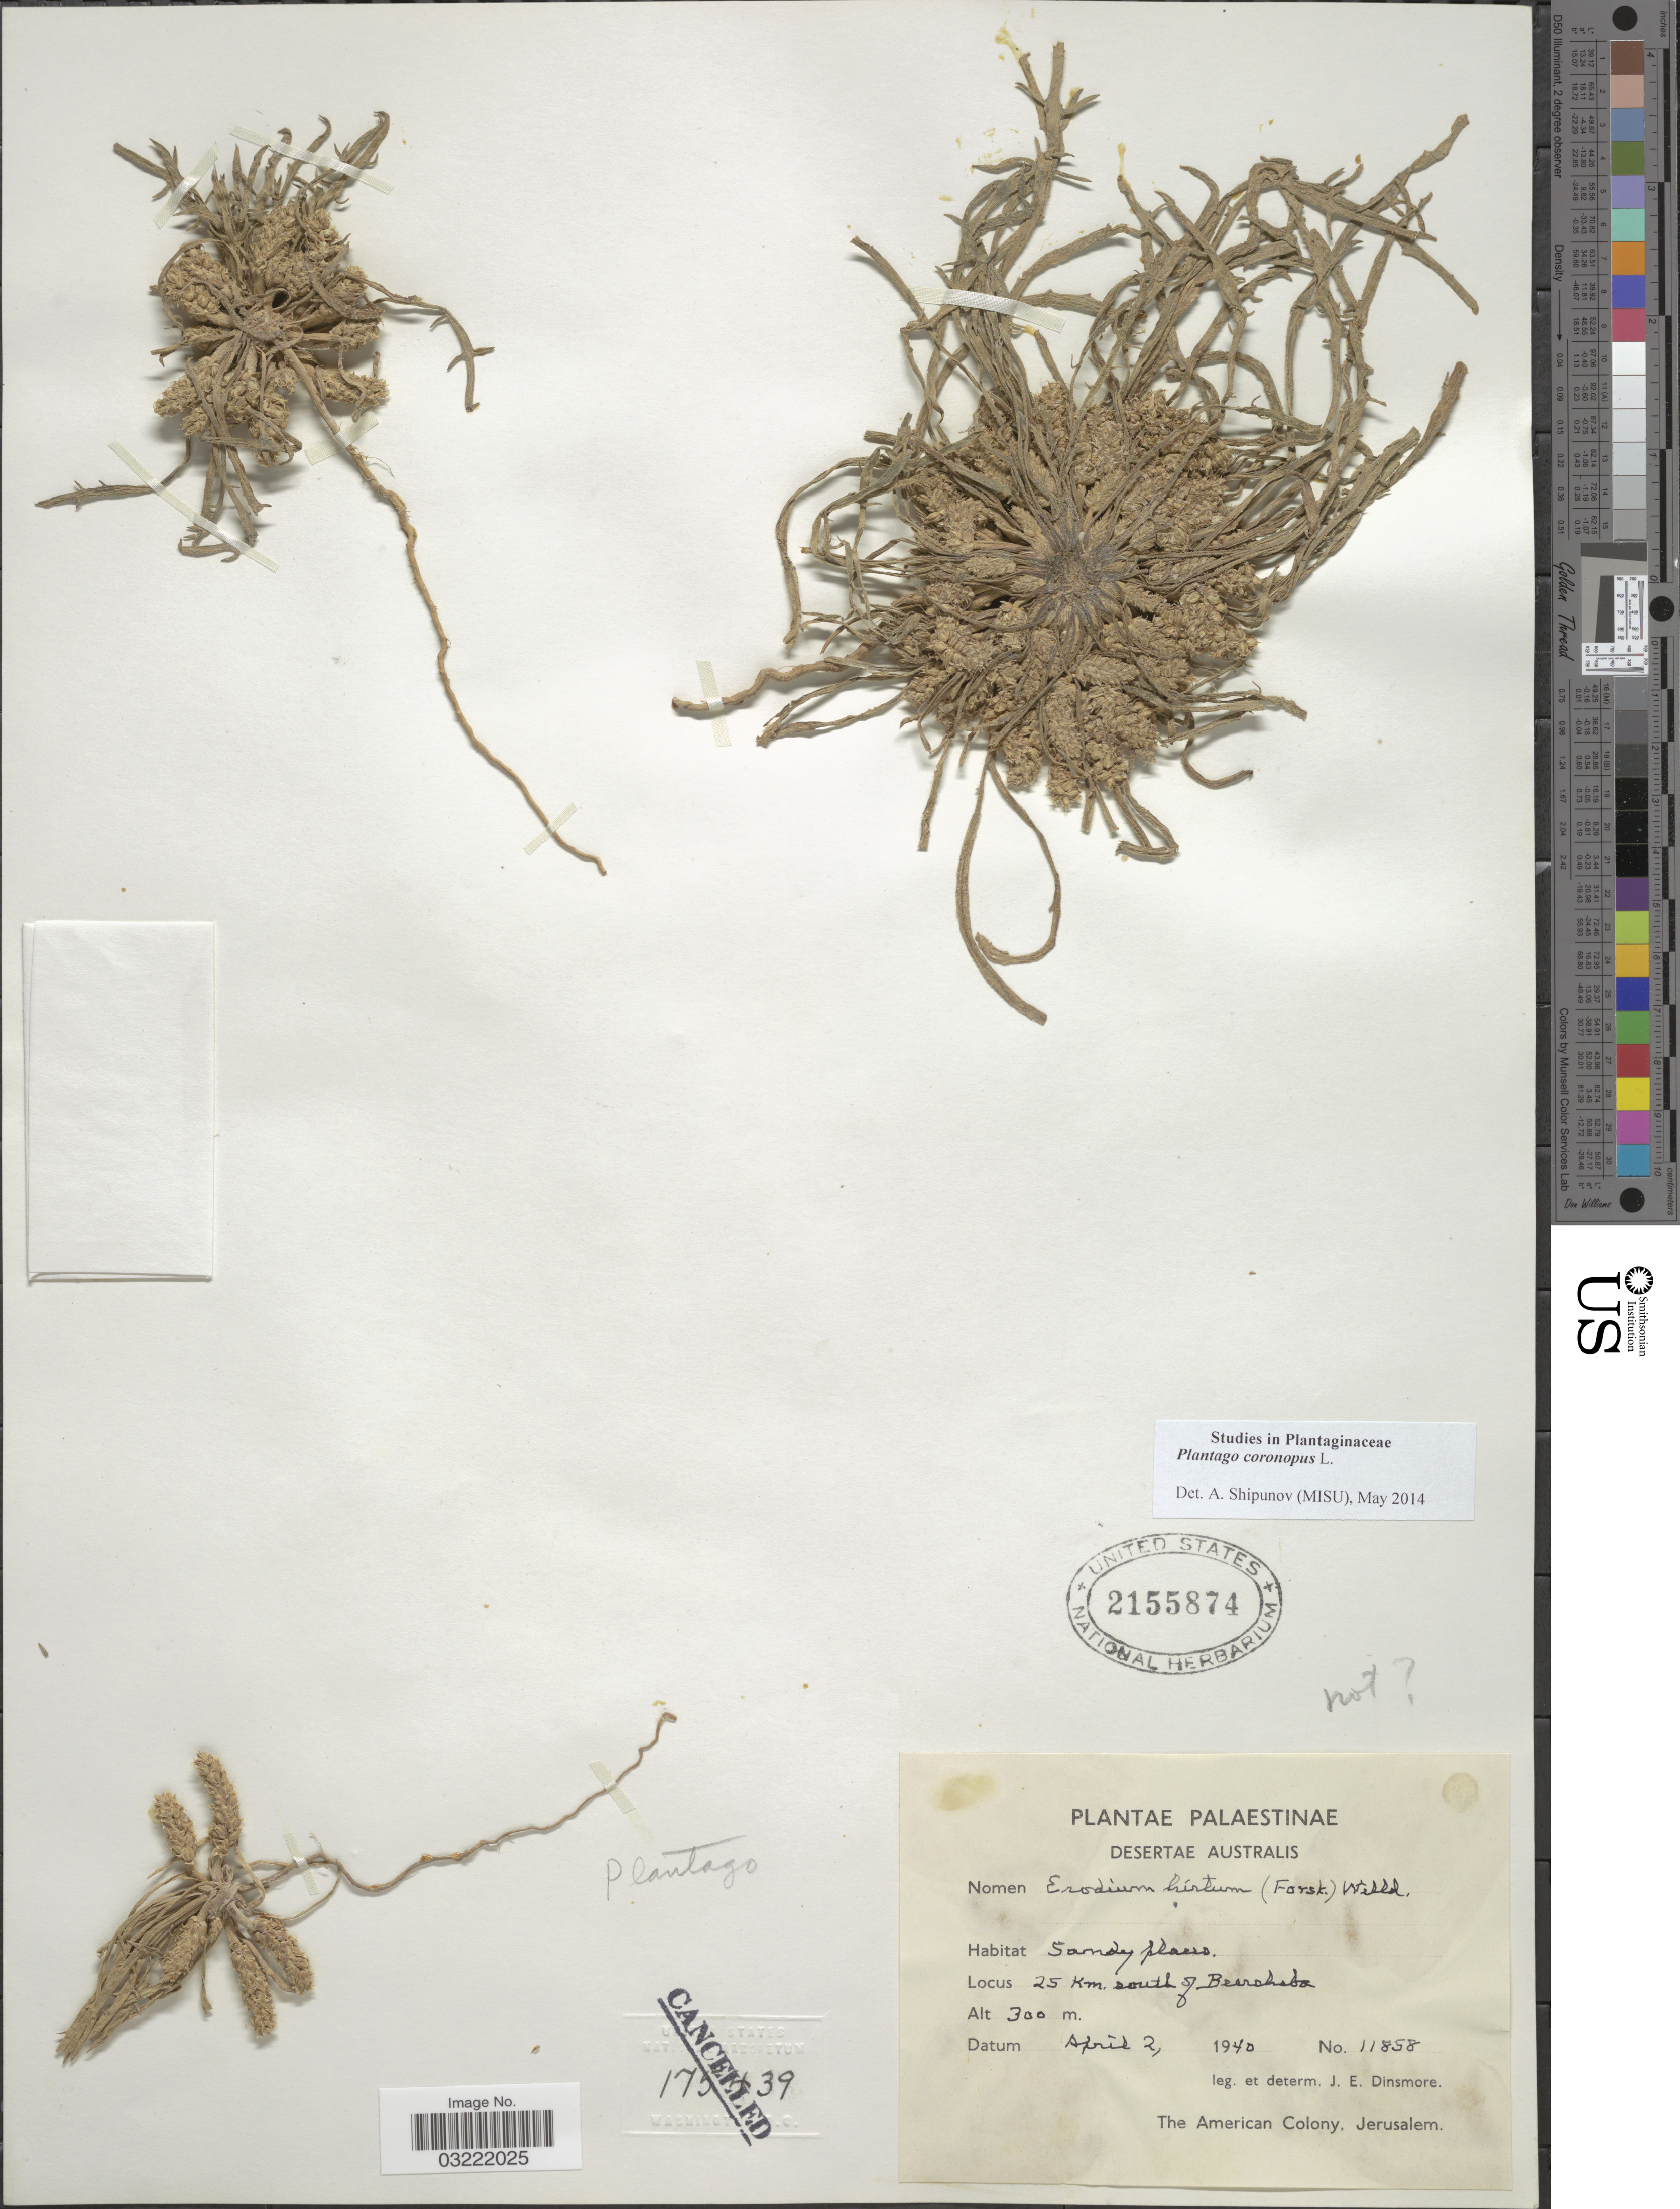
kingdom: Plantae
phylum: Tracheophyta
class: Magnoliopsida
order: Lamiales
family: Plantaginaceae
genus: Plantago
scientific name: Plantago coronopus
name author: L.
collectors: J. Dinsmore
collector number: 11858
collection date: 1940-04-02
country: Israel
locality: Palaestinae. Desertae Australis. 25 Km. south of Beersheba.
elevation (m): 300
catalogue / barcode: US 2155874